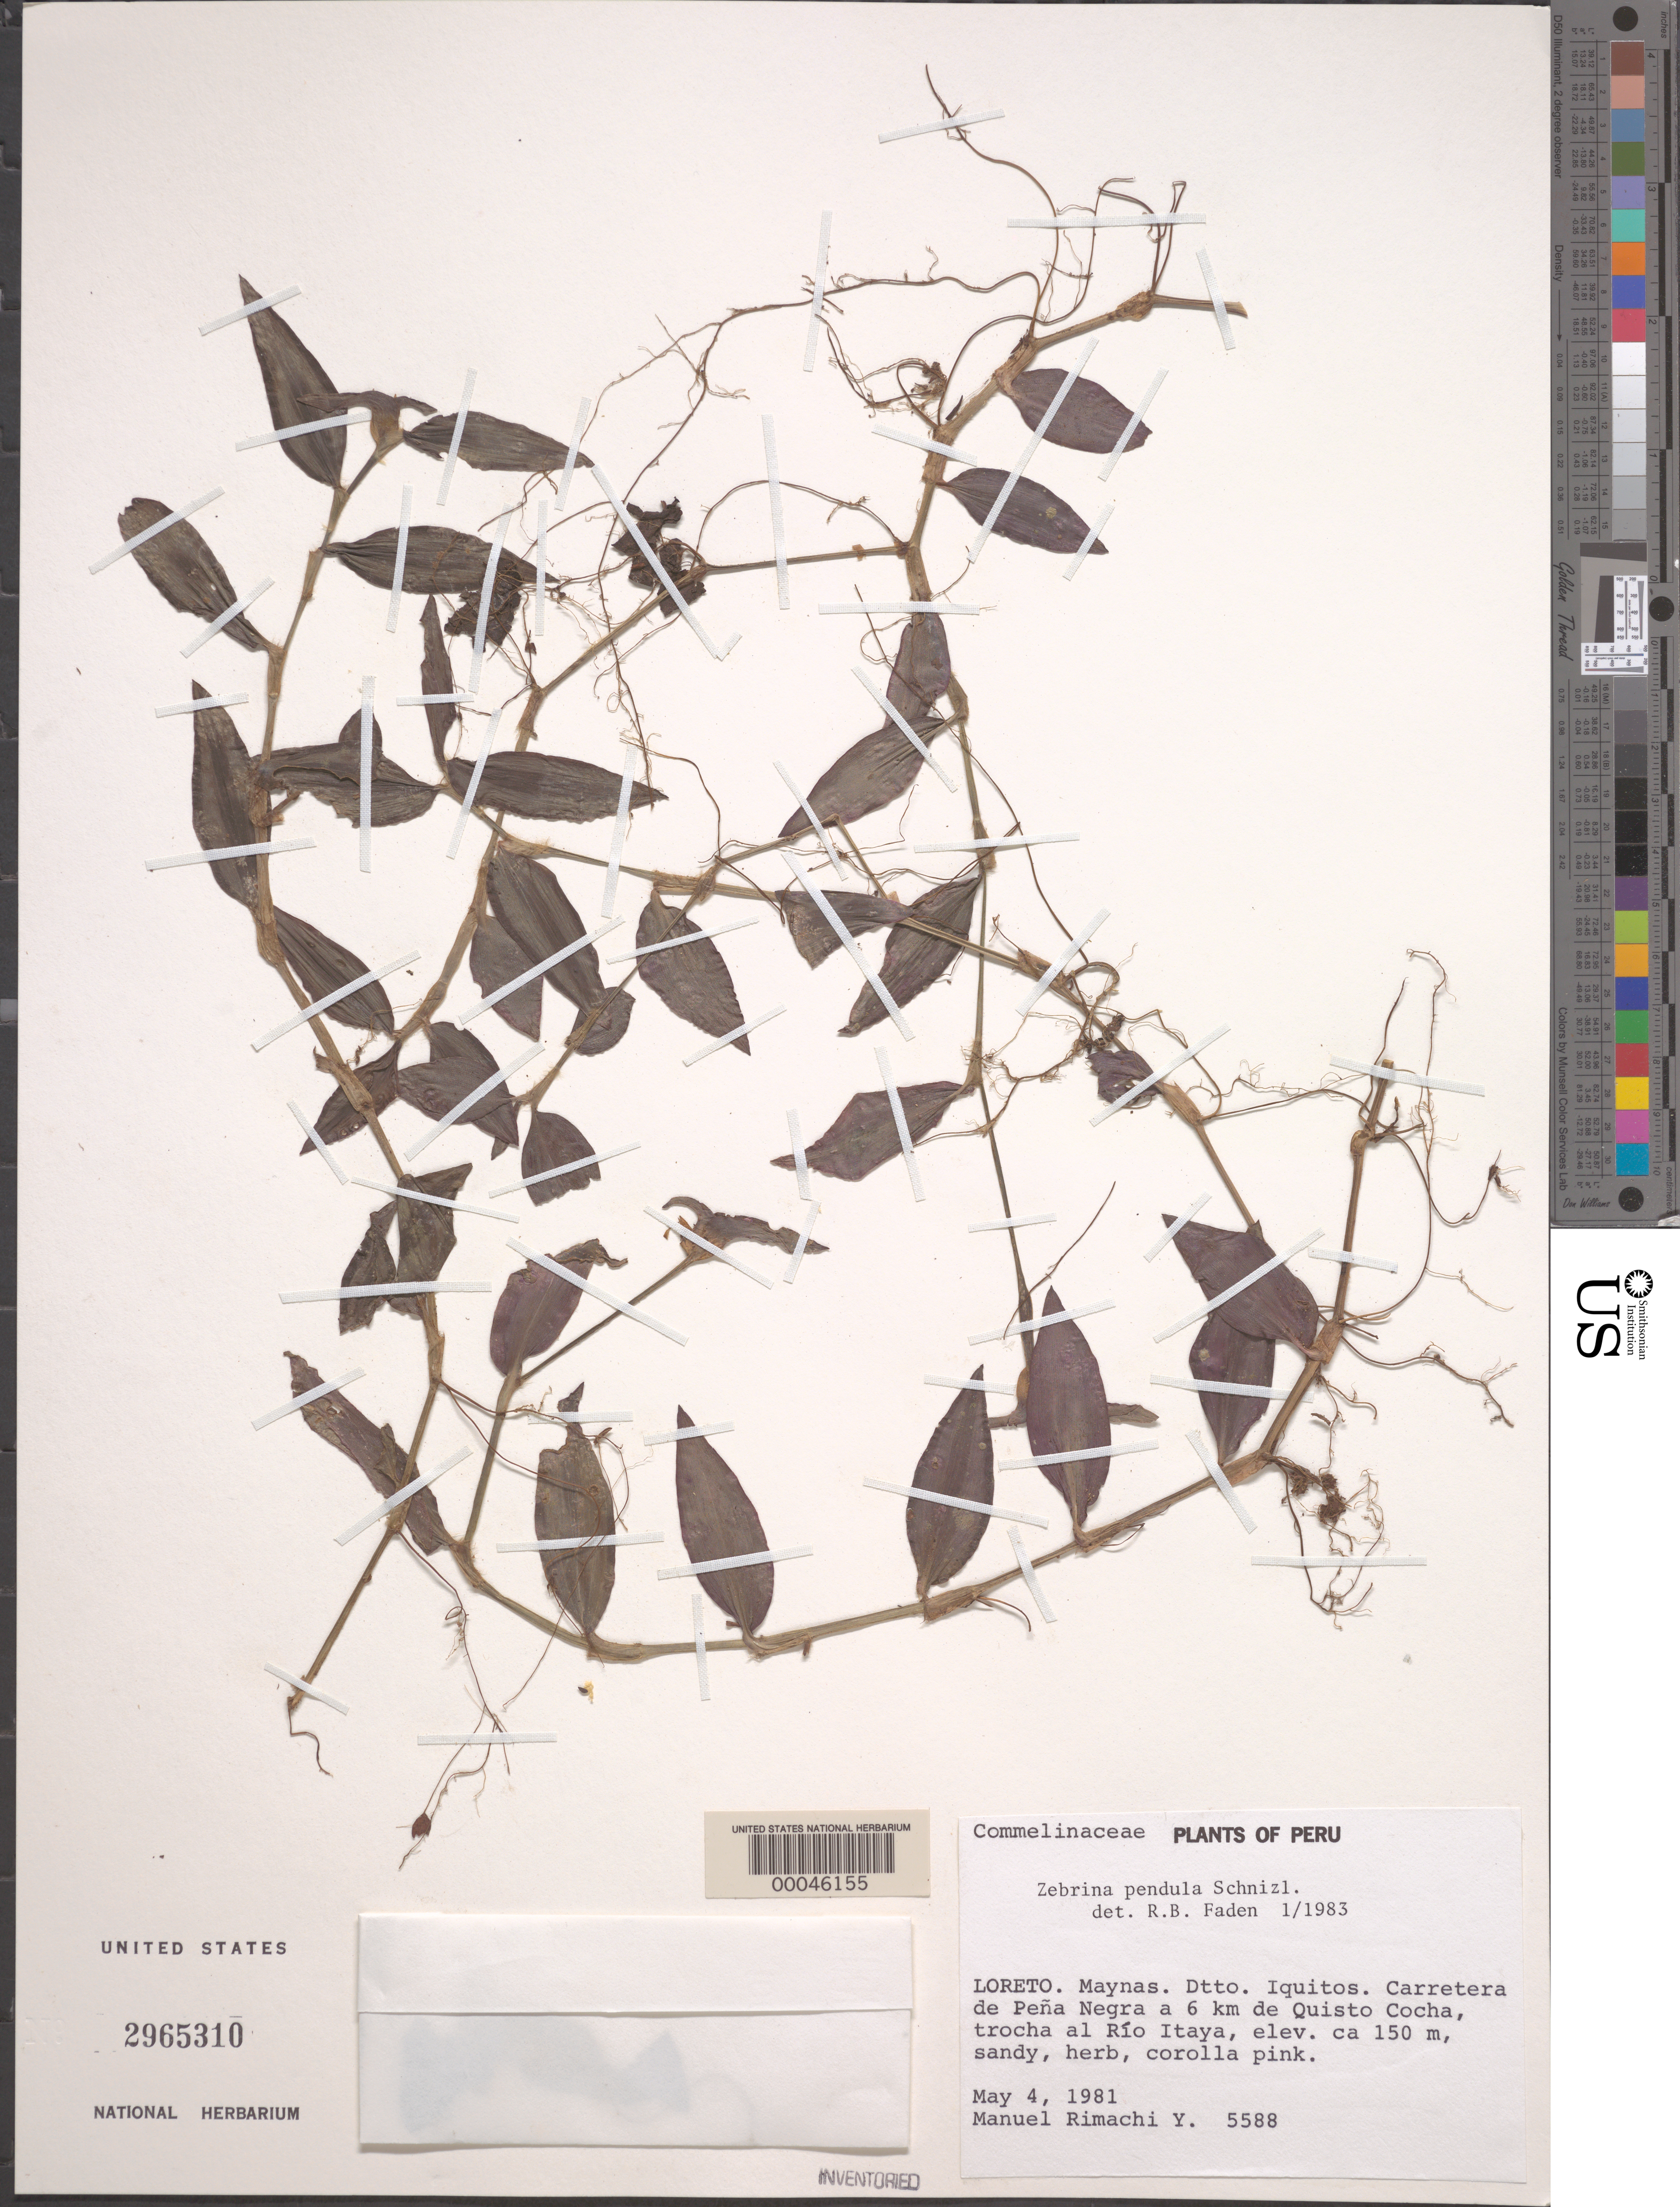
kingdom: Plantae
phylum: Tracheophyta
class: Liliopsida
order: Commelinales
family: Commelinaceae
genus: Tradescantia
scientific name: Tradescantia zebrina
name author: Bosse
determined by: Faden, Robert B., (US), Smithsonian Institution - National Museum of Natural History (UNITED STATES)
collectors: M. Rimachi Y.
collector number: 5588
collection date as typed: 04 May 1981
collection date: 1981-05-04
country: Peru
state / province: Loreto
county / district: Maynas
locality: Iquitos, rio itaya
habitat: Sandy roadside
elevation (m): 150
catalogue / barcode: US 2965310